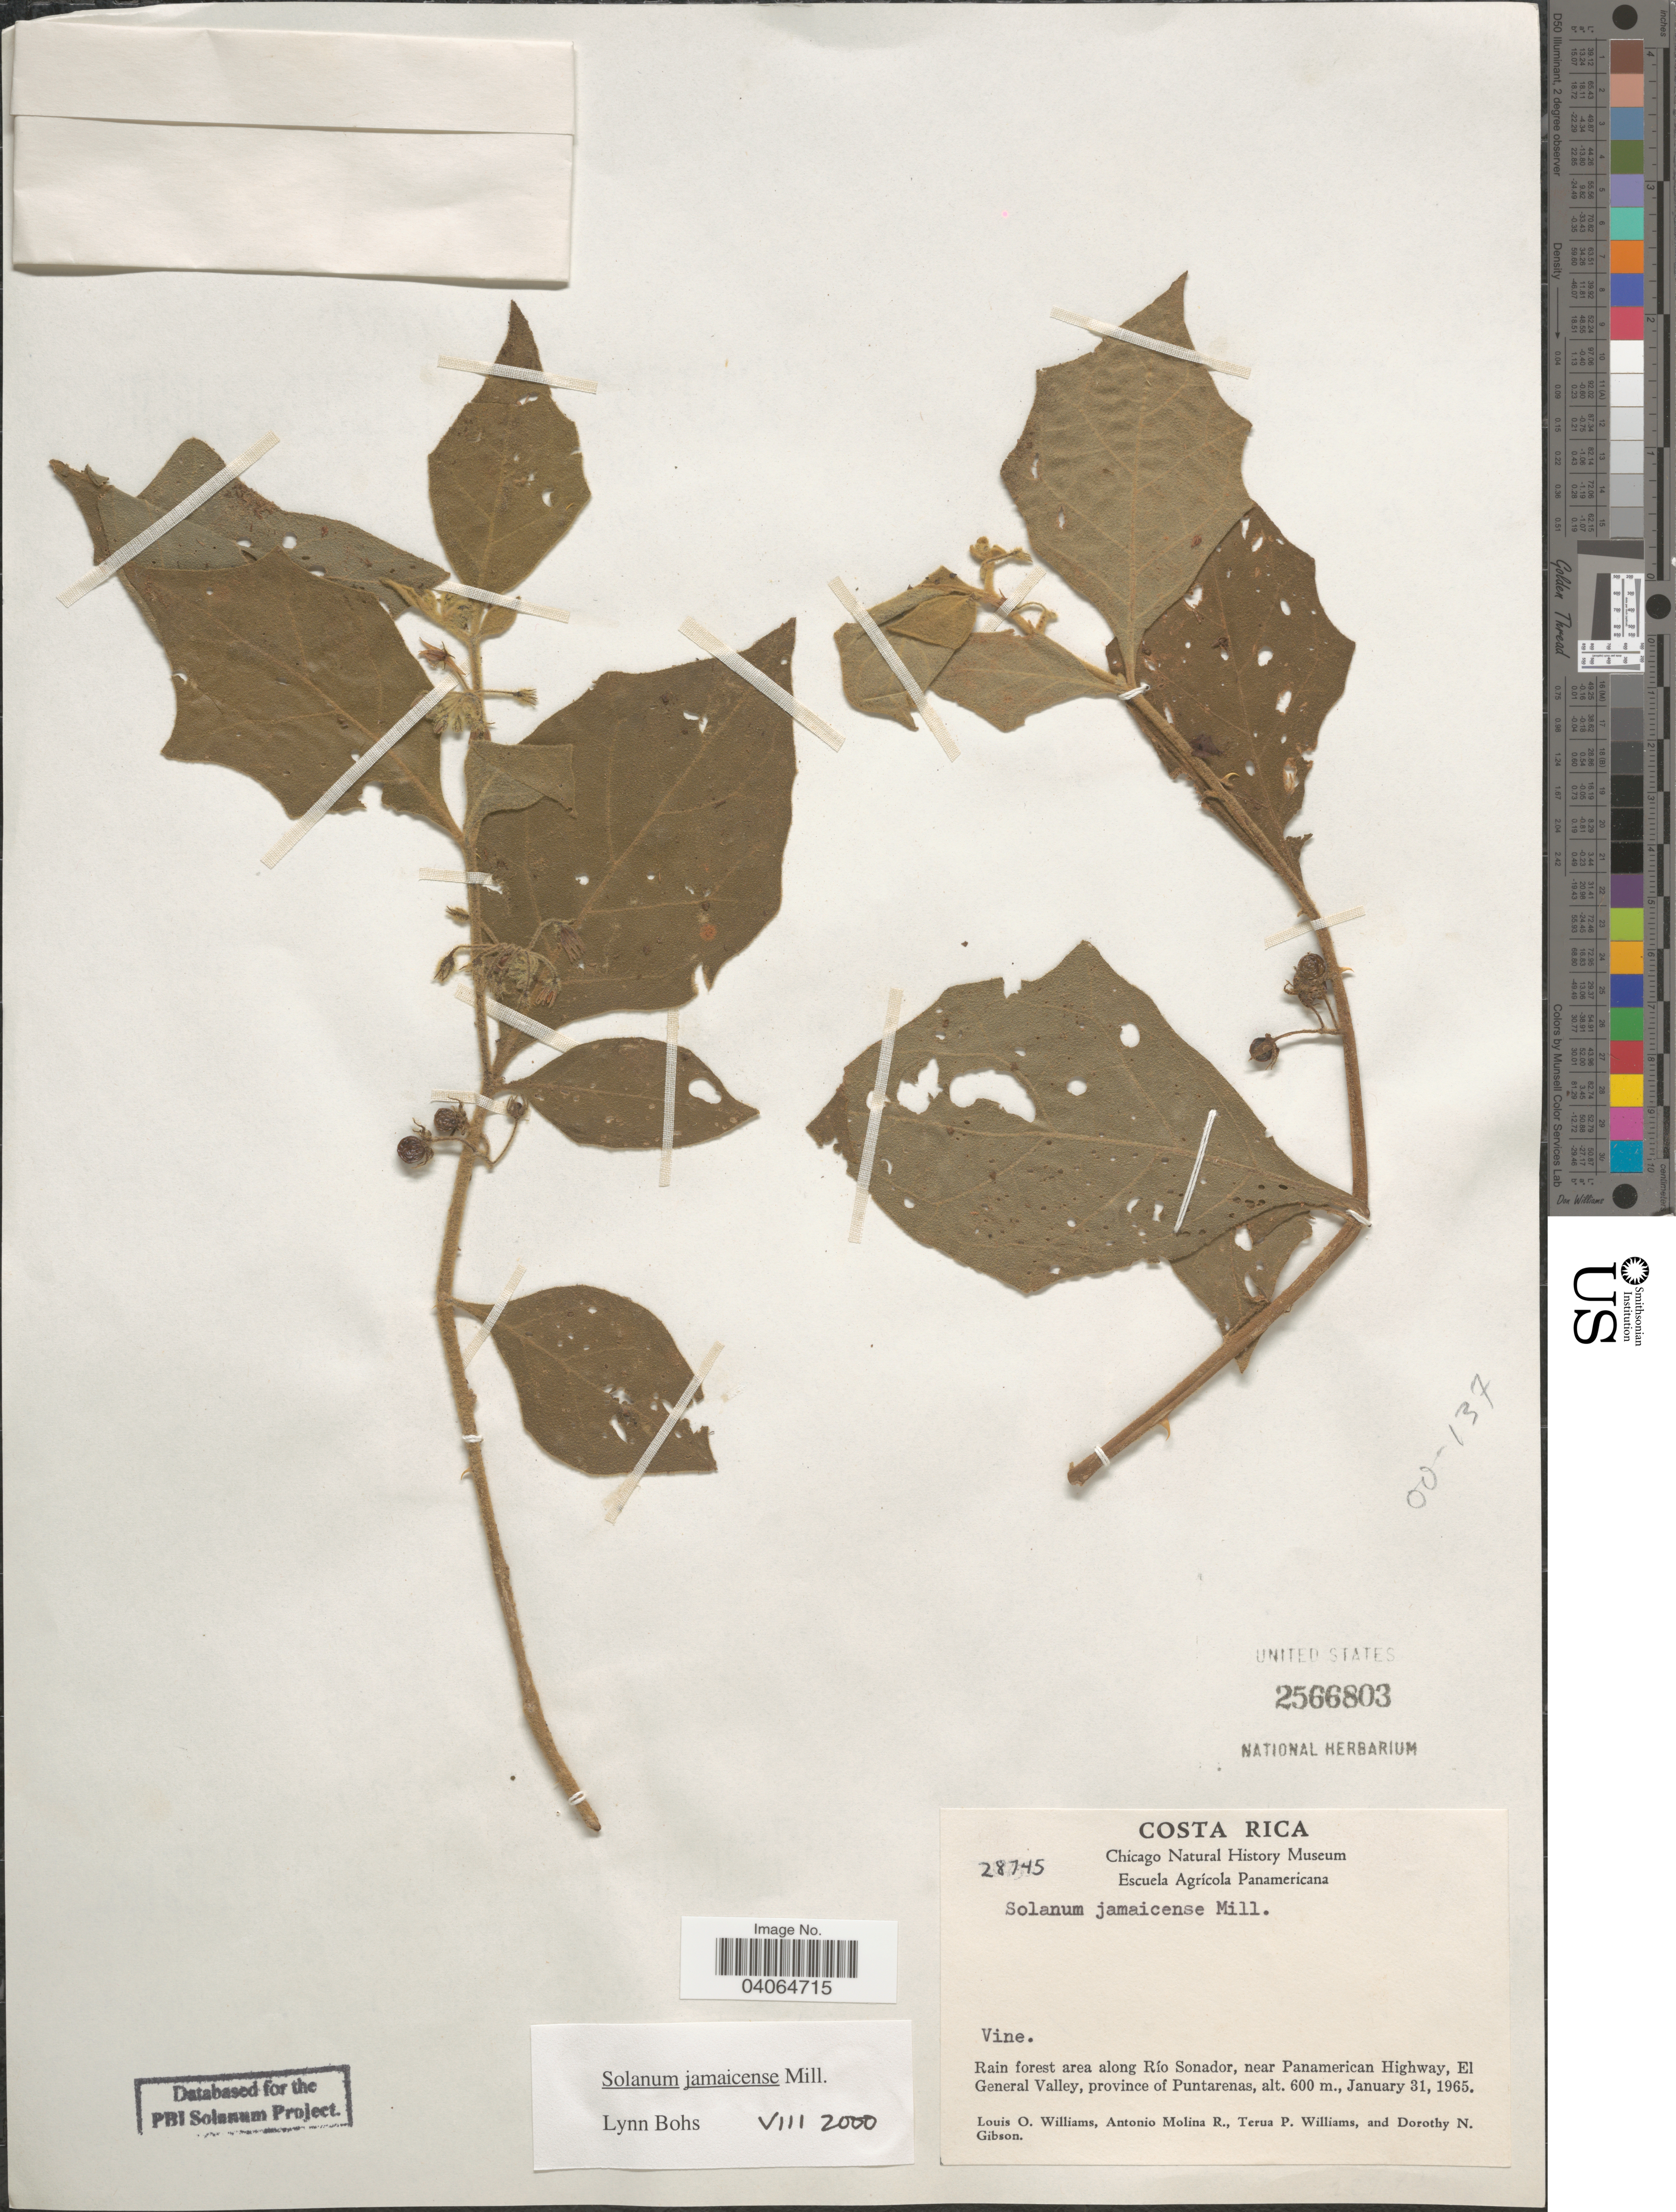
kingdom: Plantae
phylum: Tracheophyta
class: Magnoliopsida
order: Solanales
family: Solanaceae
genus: Solanum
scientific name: Solanum jamaicense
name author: Mill.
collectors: L. O. Williams, A. Molina R., T. Williams & D. N. Gibson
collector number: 28745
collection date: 1965-01-31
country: Costa Rica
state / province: Puntarenas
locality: Rain forest area along Río Sonador, near Panamerican Highway, El General Valley.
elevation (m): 600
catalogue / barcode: US 2566803